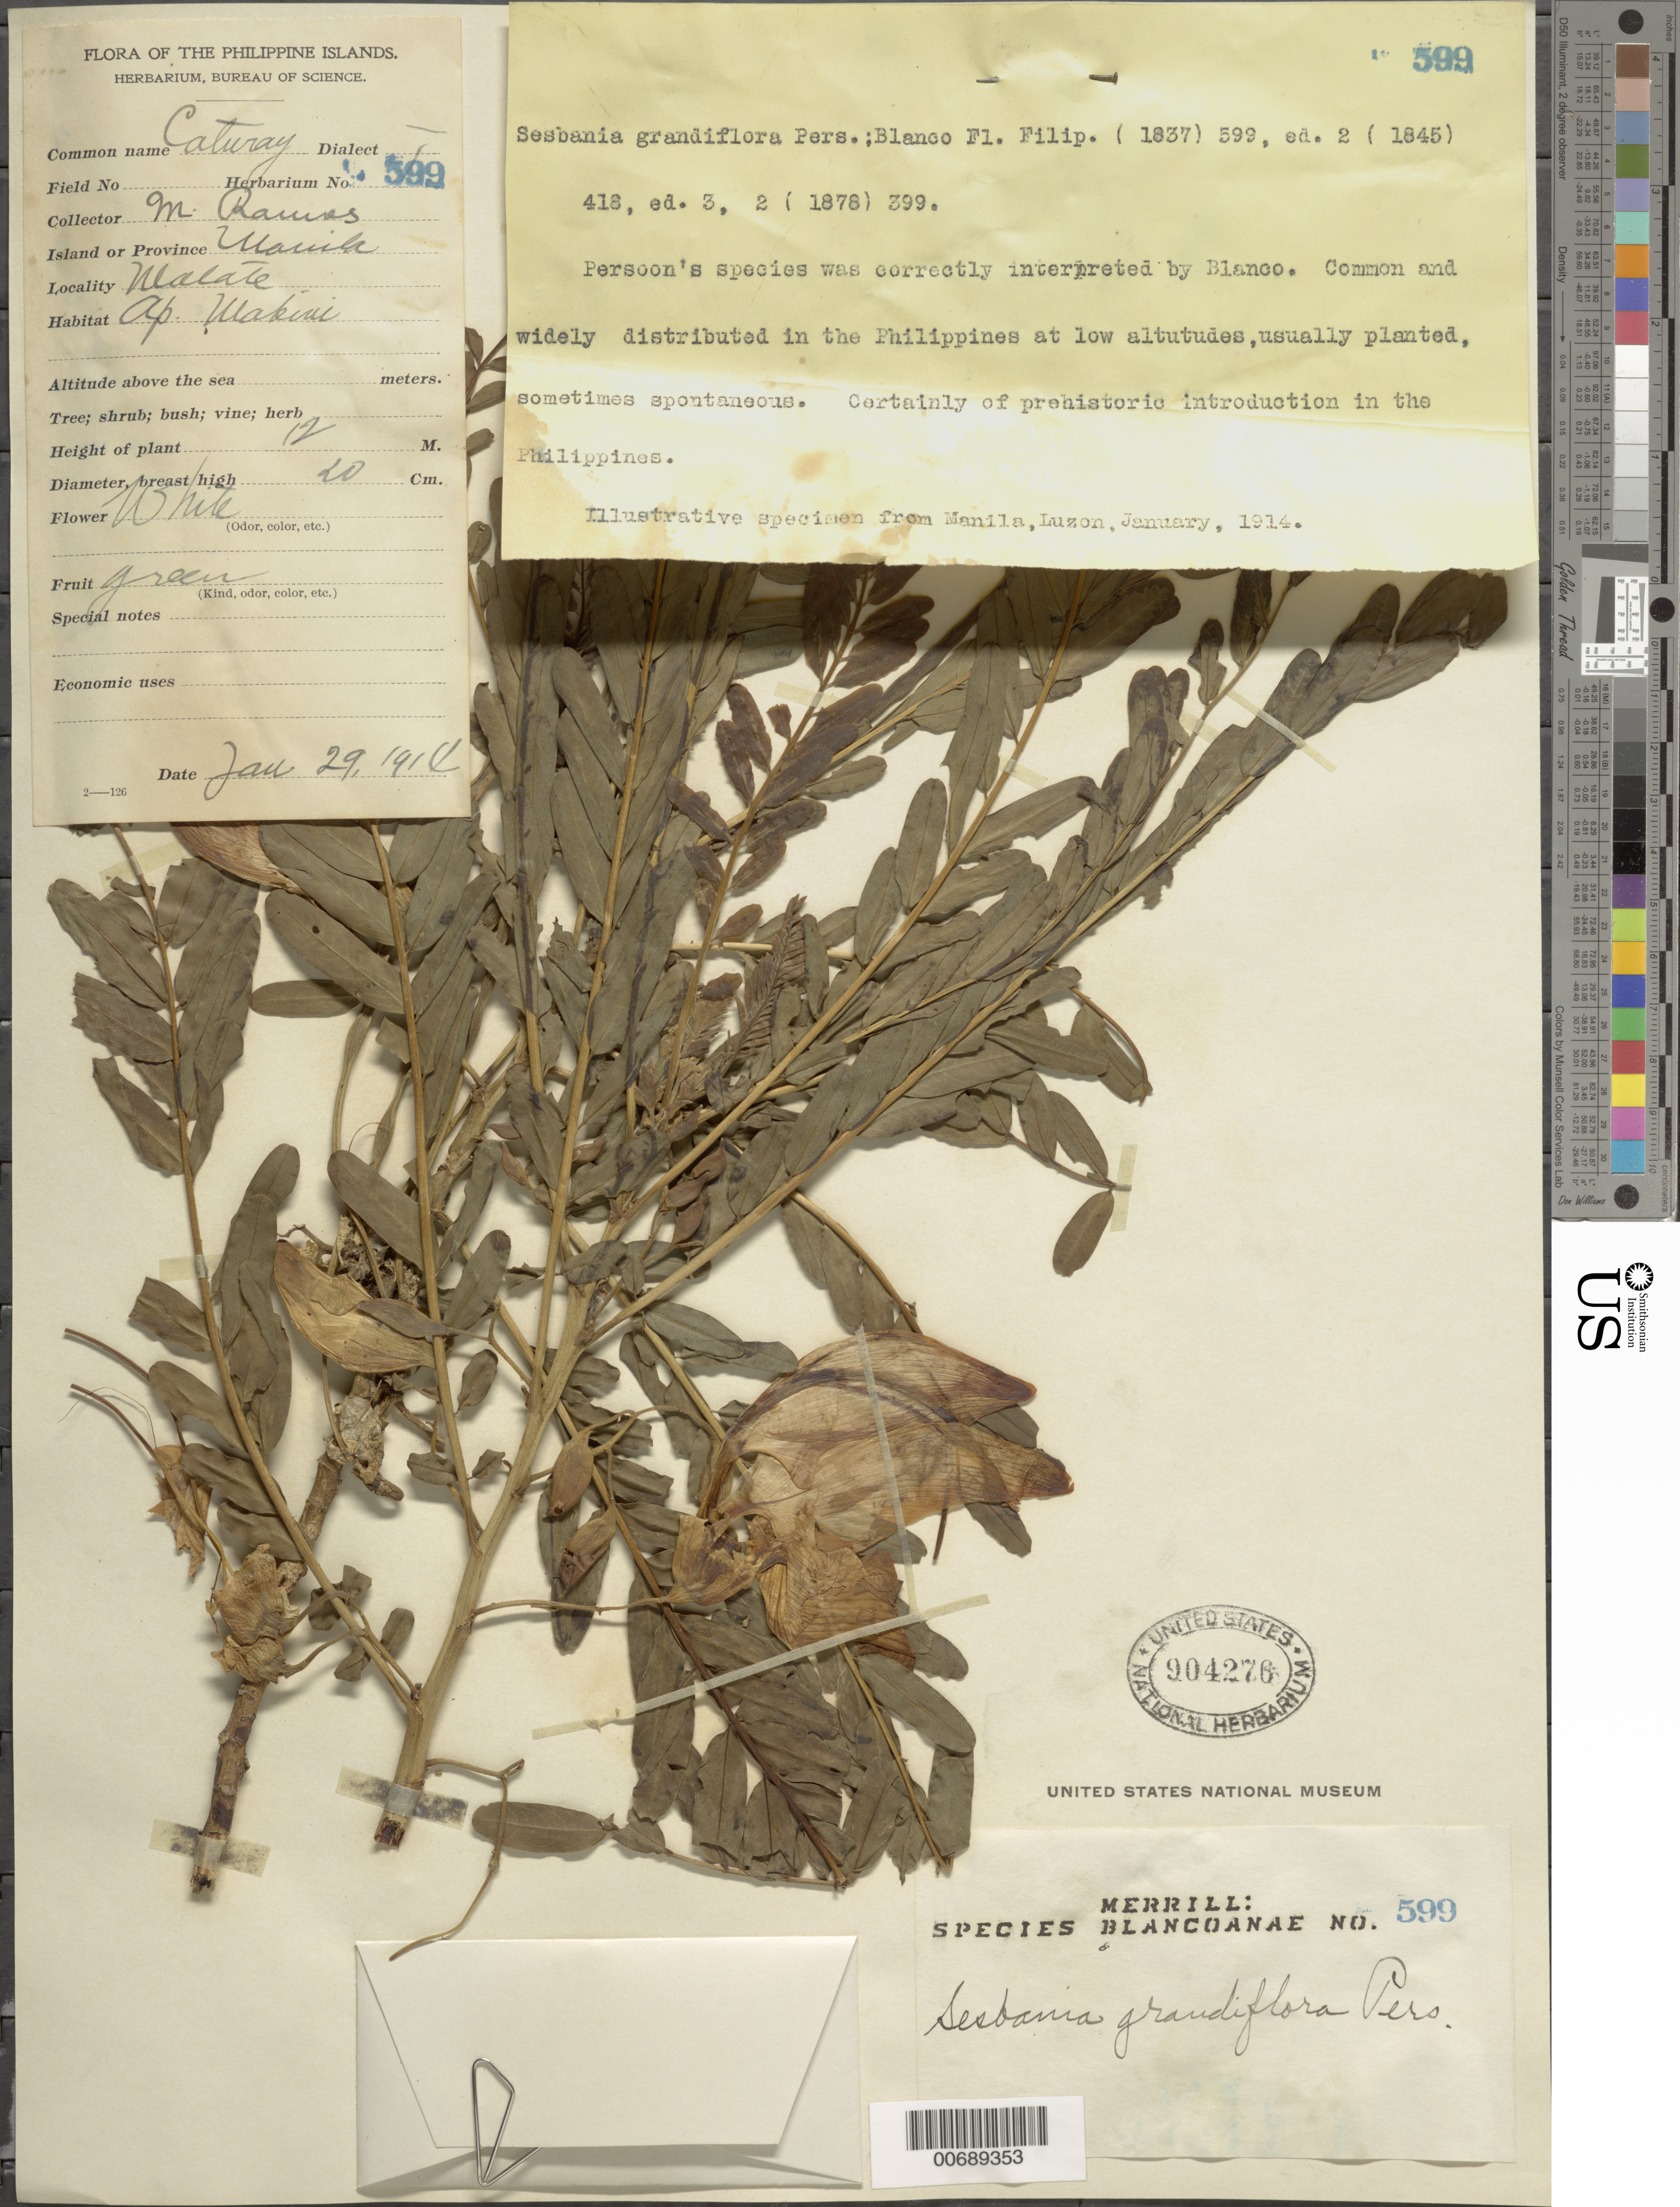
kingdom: Plantae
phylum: Tracheophyta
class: Magnoliopsida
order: Fabales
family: Fabaceae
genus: Sesbania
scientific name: Sesbania grandiflora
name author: (L.) Poir.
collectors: M. Ramos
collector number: Sp. Blancoan. 0599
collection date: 1914-01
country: Philippines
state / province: National Capital Region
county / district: Manila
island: Luzon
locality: Manila, Malate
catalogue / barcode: US 904276